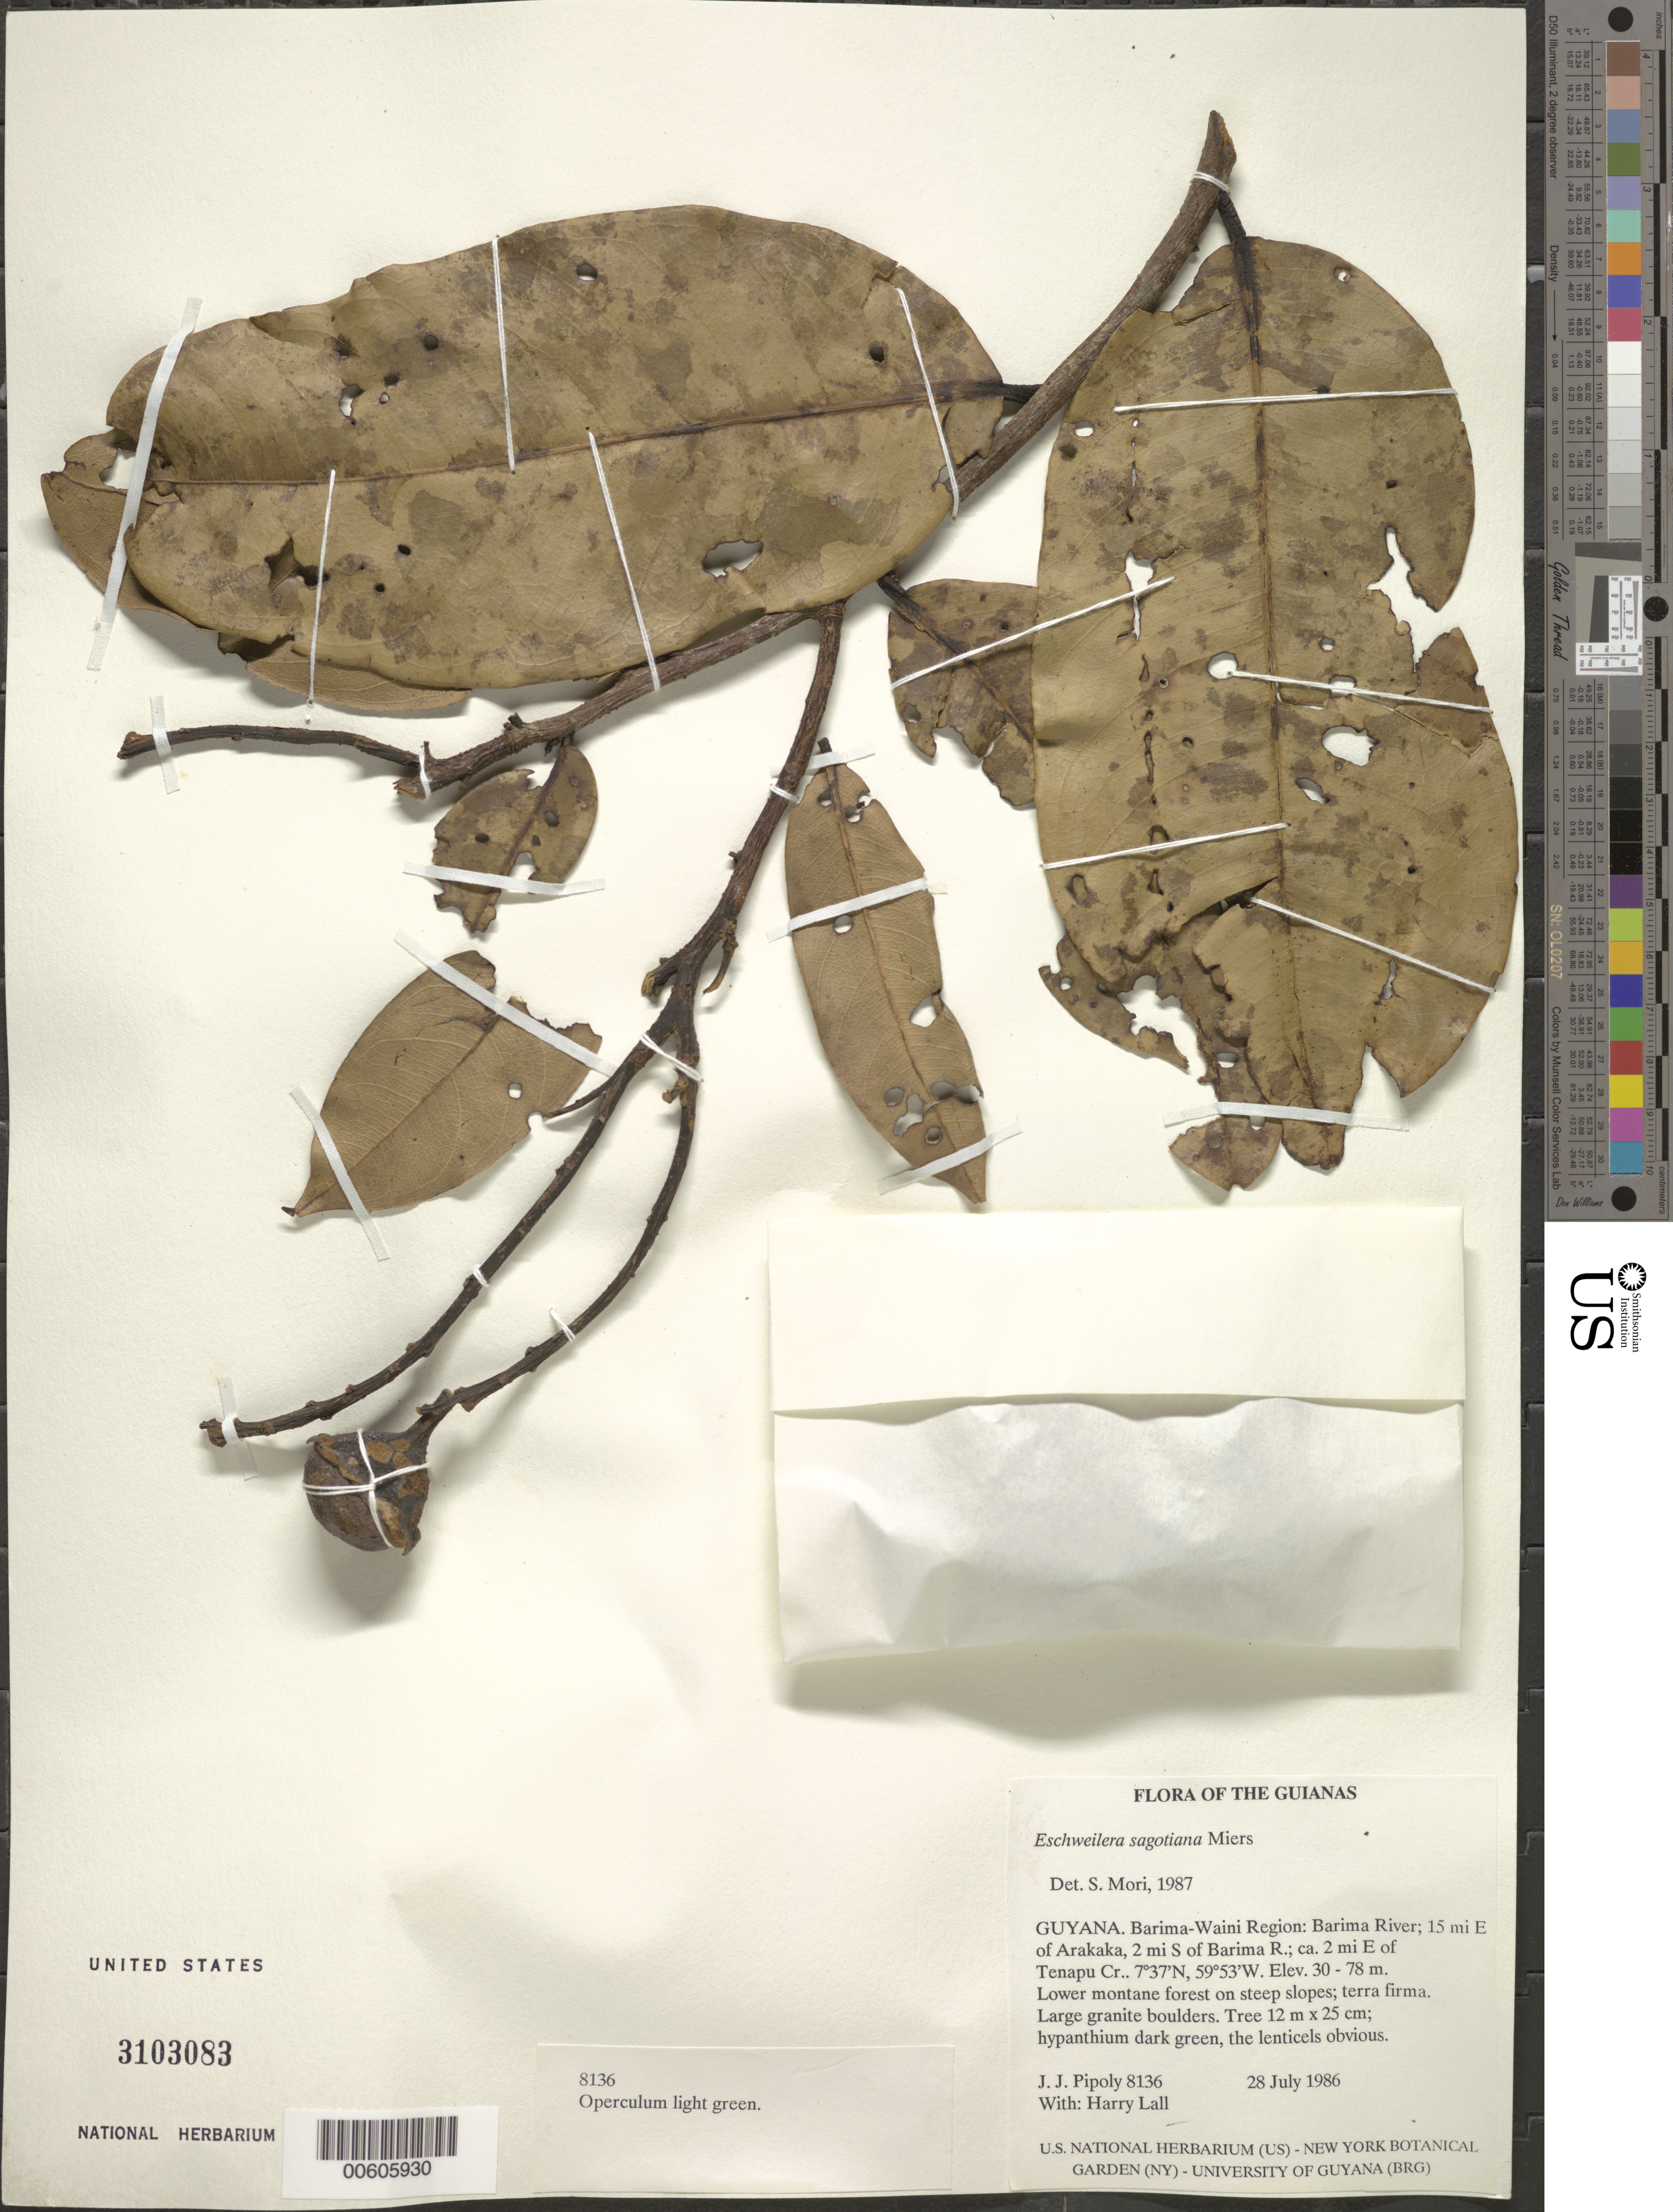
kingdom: Plantae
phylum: Tracheophyta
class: Magnoliopsida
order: Ericales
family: Lecythidaceae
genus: Eschweilera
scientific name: Eschweilera sagotiana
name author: Miers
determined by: Mori, Scott A.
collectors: J. J. Pipoly & H. Lall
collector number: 8136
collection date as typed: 28 July 1986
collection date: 1986-07-28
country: Guyana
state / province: Barima-Waini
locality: Barima River; 15 mi E of Arakaka, 2 mi S of Barima R.; ca. 2 mi E of Tenapu Cr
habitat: Lower montane forest on steep slopes; terra firma. Large granite boulders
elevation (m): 30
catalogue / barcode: US 3103083